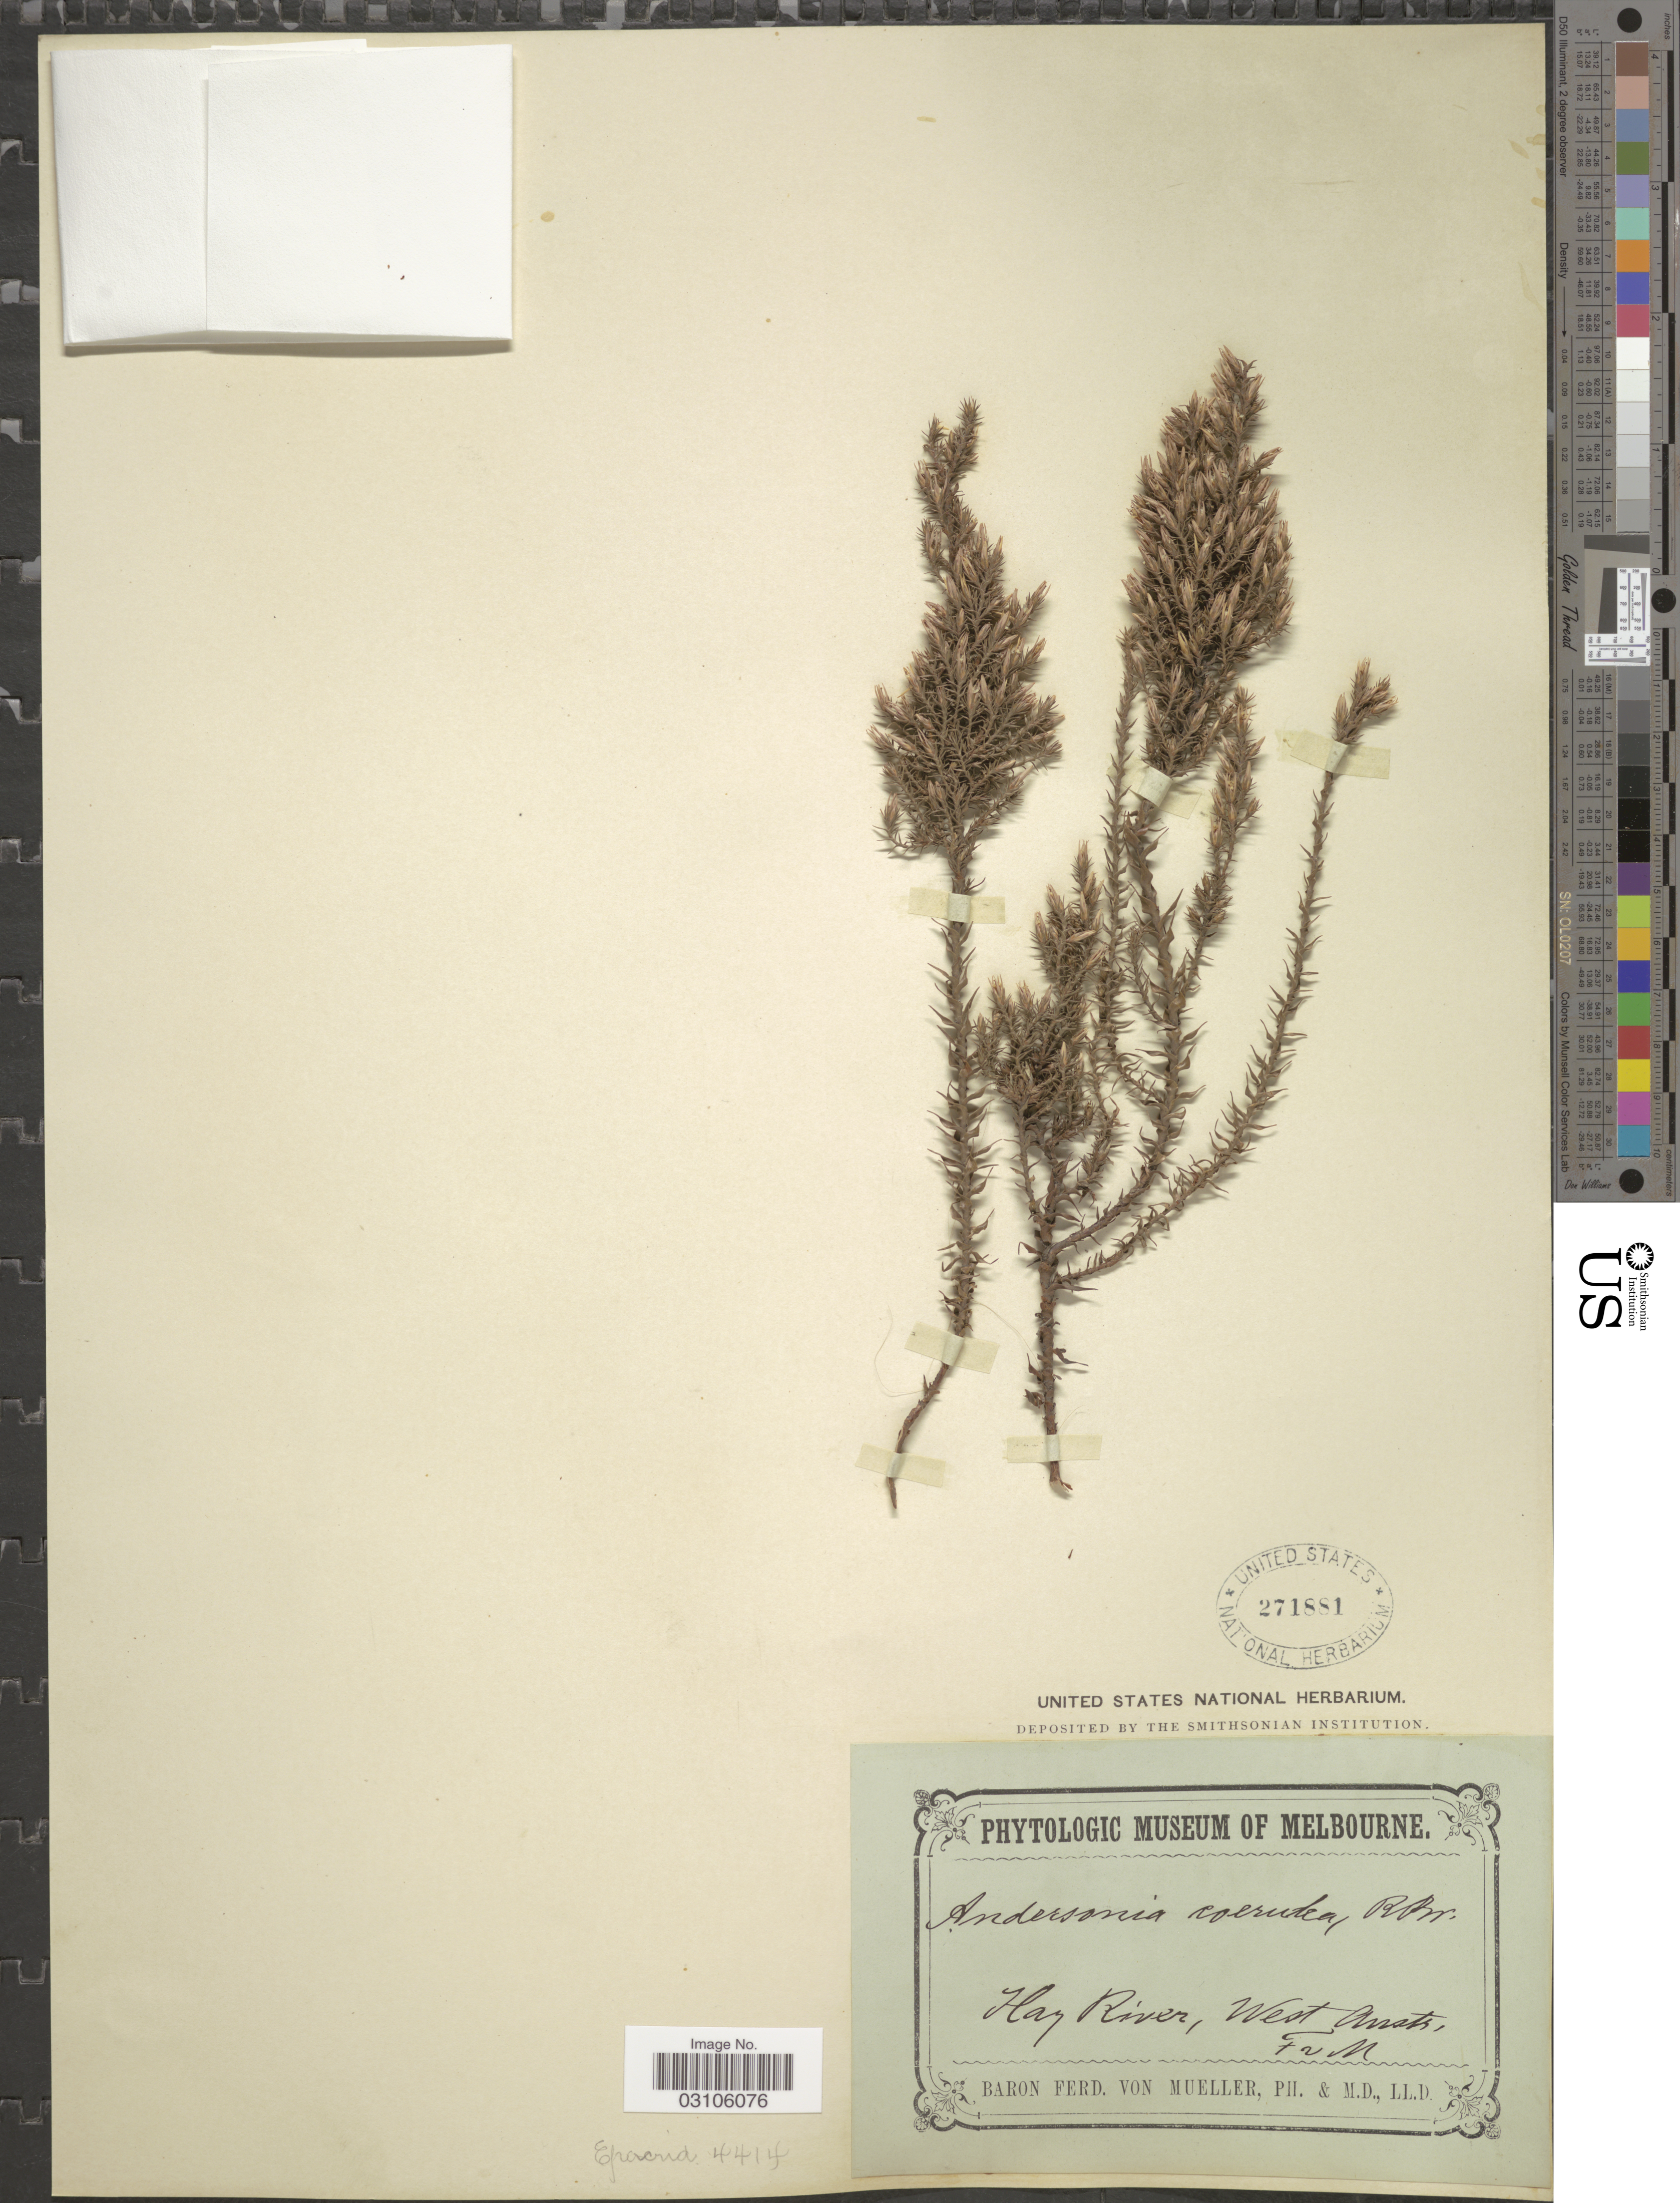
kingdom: Plantae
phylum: Tracheophyta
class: Magnoliopsida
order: Ericales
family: Ericaceae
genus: Andersonia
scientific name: Andersonia caerulea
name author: R. Br.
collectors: F. Mueller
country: Australia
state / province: Western Australia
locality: Hay River, West Austr.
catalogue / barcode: US 271881